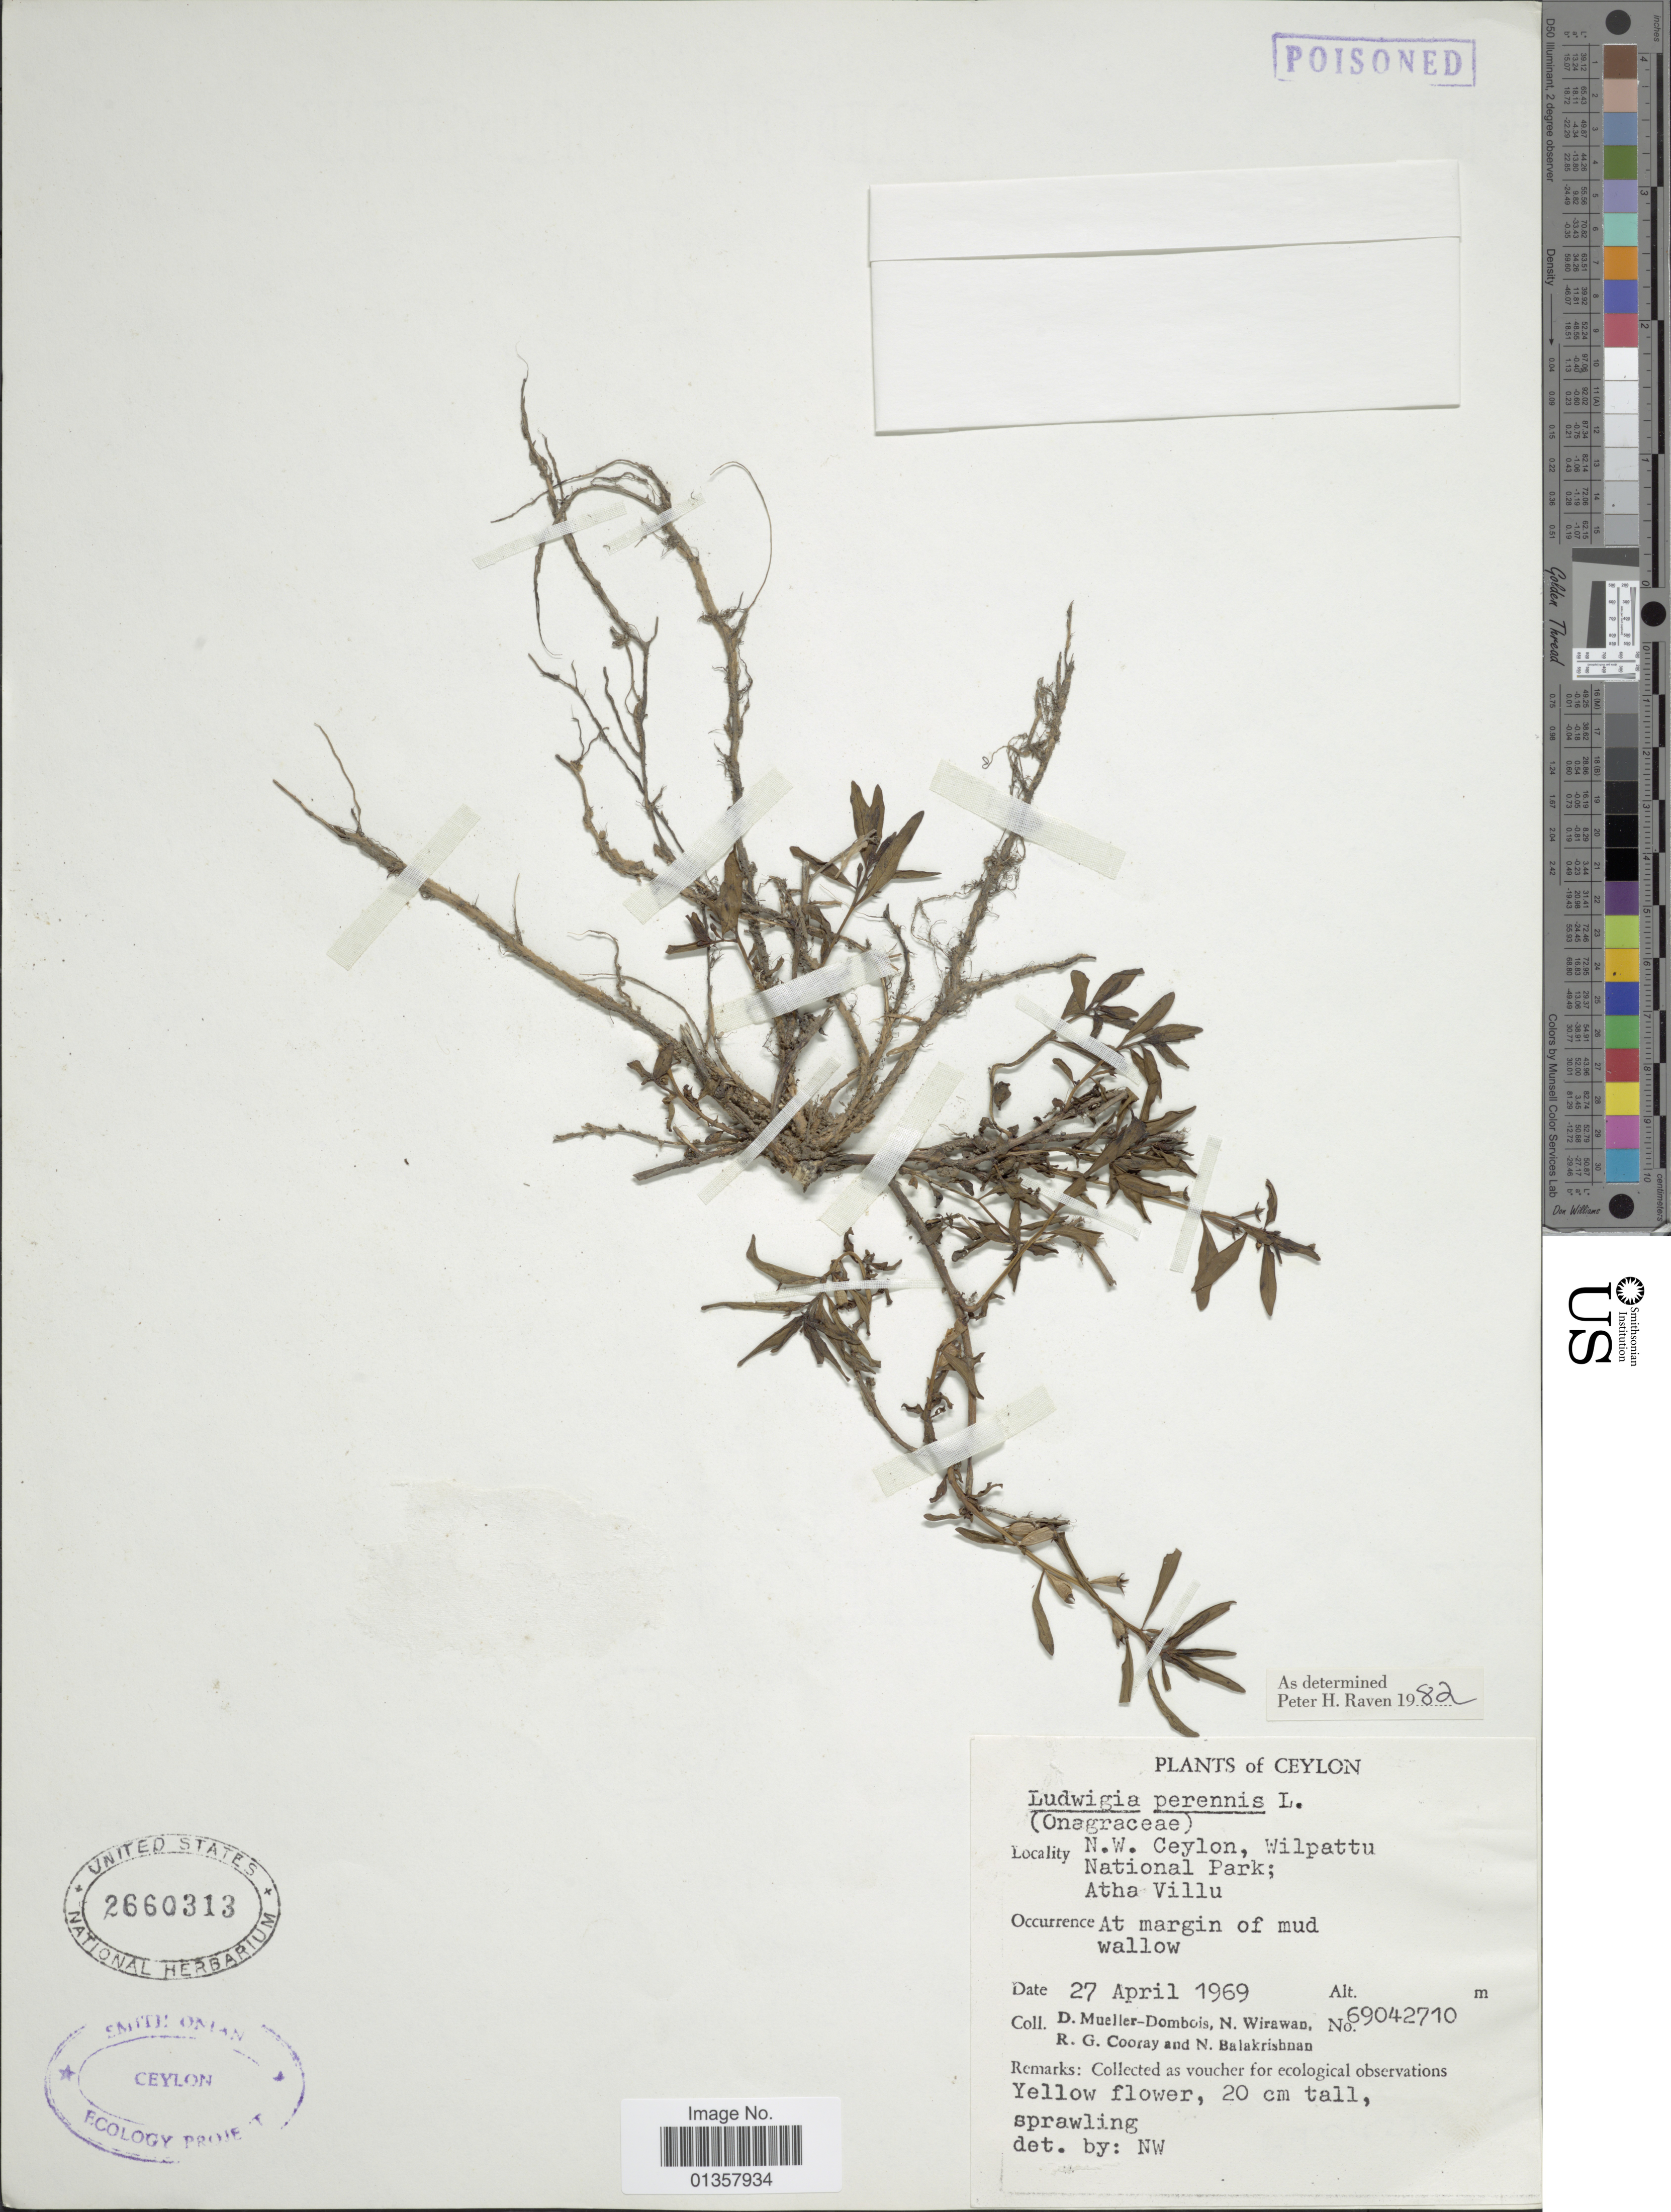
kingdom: Plantae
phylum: Tracheophyta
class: Magnoliopsida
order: Myrtales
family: Onagraceae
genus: Ludwigia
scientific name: Ludwigia perennis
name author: L.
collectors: D. Mueller-Dombois, N. Wirawan, R. Cooray & N. Balakrishnan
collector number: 10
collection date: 1969-04-27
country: Sri Lanka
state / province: North Western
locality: Ceylon. N.W. Ceylon, Wilpattu National Park; Atha Villu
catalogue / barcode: US 2660313